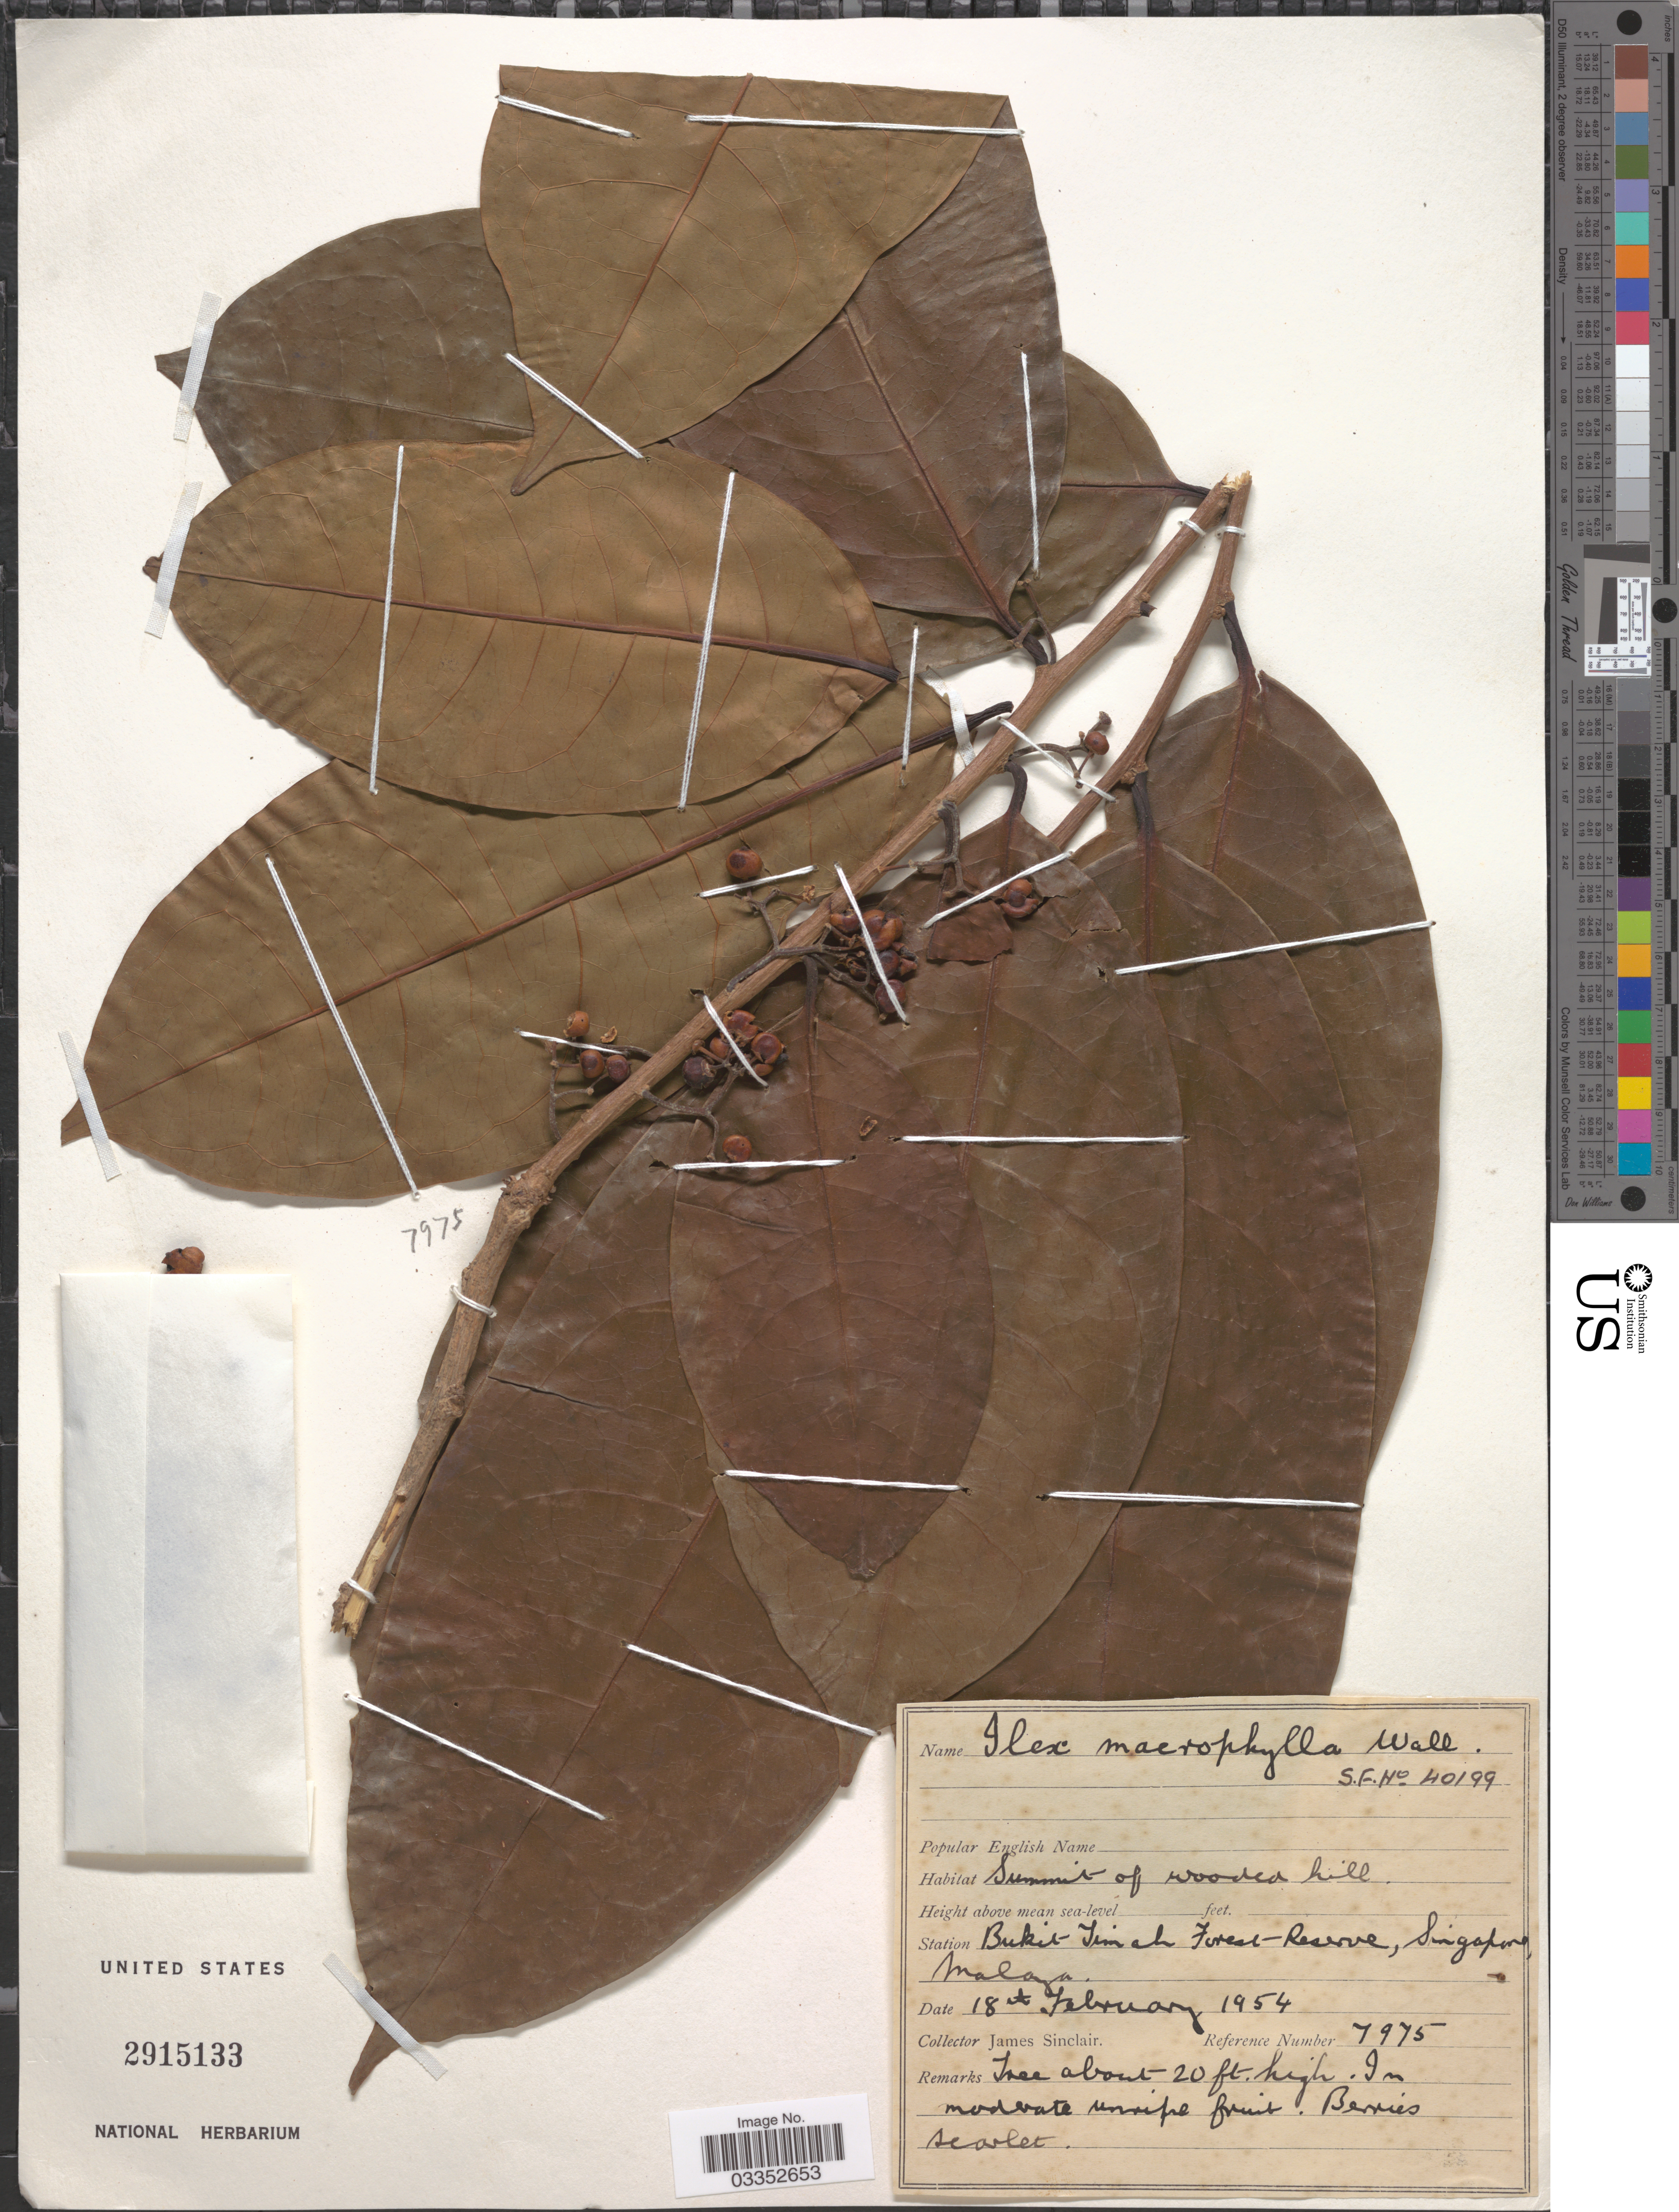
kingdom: Plantae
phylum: Tracheophyta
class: Magnoliopsida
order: Aquifoliales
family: Aquifoliaceae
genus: Ilex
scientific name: Ilex macrophylla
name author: Wall.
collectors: J. Sinclair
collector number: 7975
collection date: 1954-02-18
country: Singapore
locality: Station Bukit Timah Forest-Reserve, Singaore, Malaya.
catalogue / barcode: US 2915133